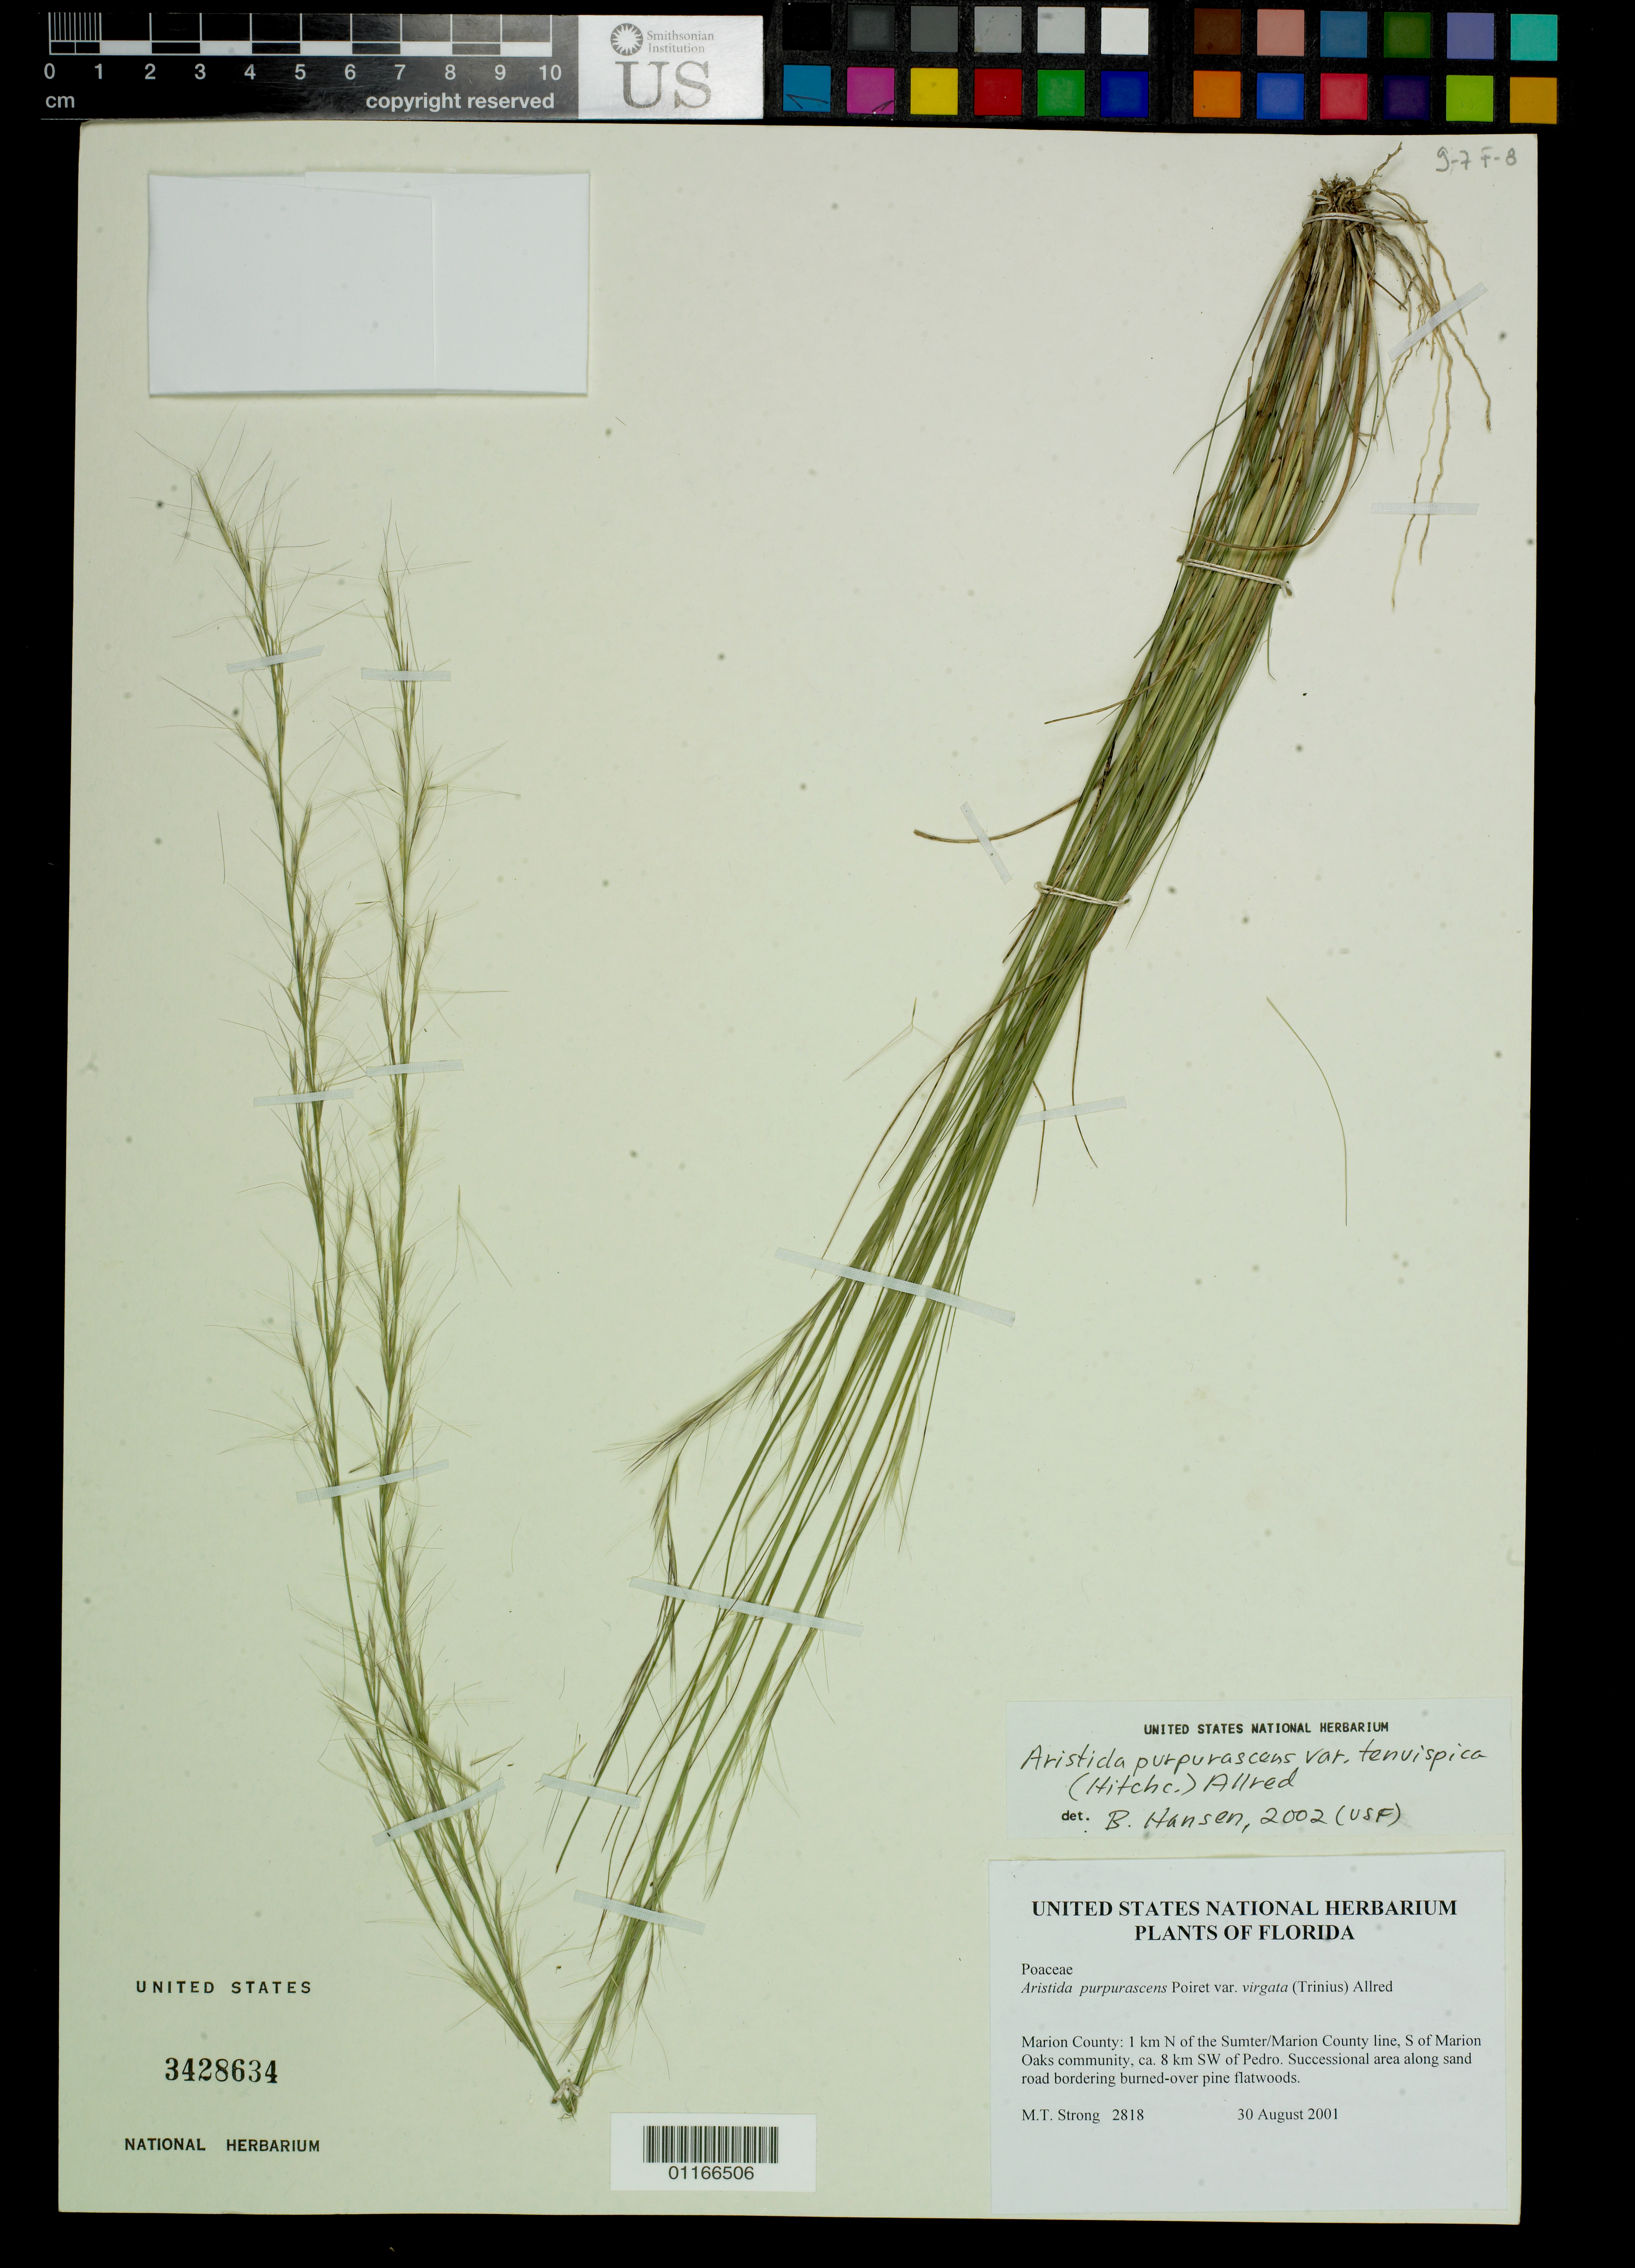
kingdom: Plantae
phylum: Tracheophyta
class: Liliopsida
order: Poales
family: Poaceae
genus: Aristida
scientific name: Aristida purpurascens var. tenuispica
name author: (Hitchc.) Allred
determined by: Hansen, B.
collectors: M. T. Strong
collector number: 2818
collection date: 2001-08-30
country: United States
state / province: Florida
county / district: Marion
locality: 1 km N of Sumter/Marion County line, S of Marion Oaks community, ca, 8 km SW of Pedro.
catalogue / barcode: US 3428634